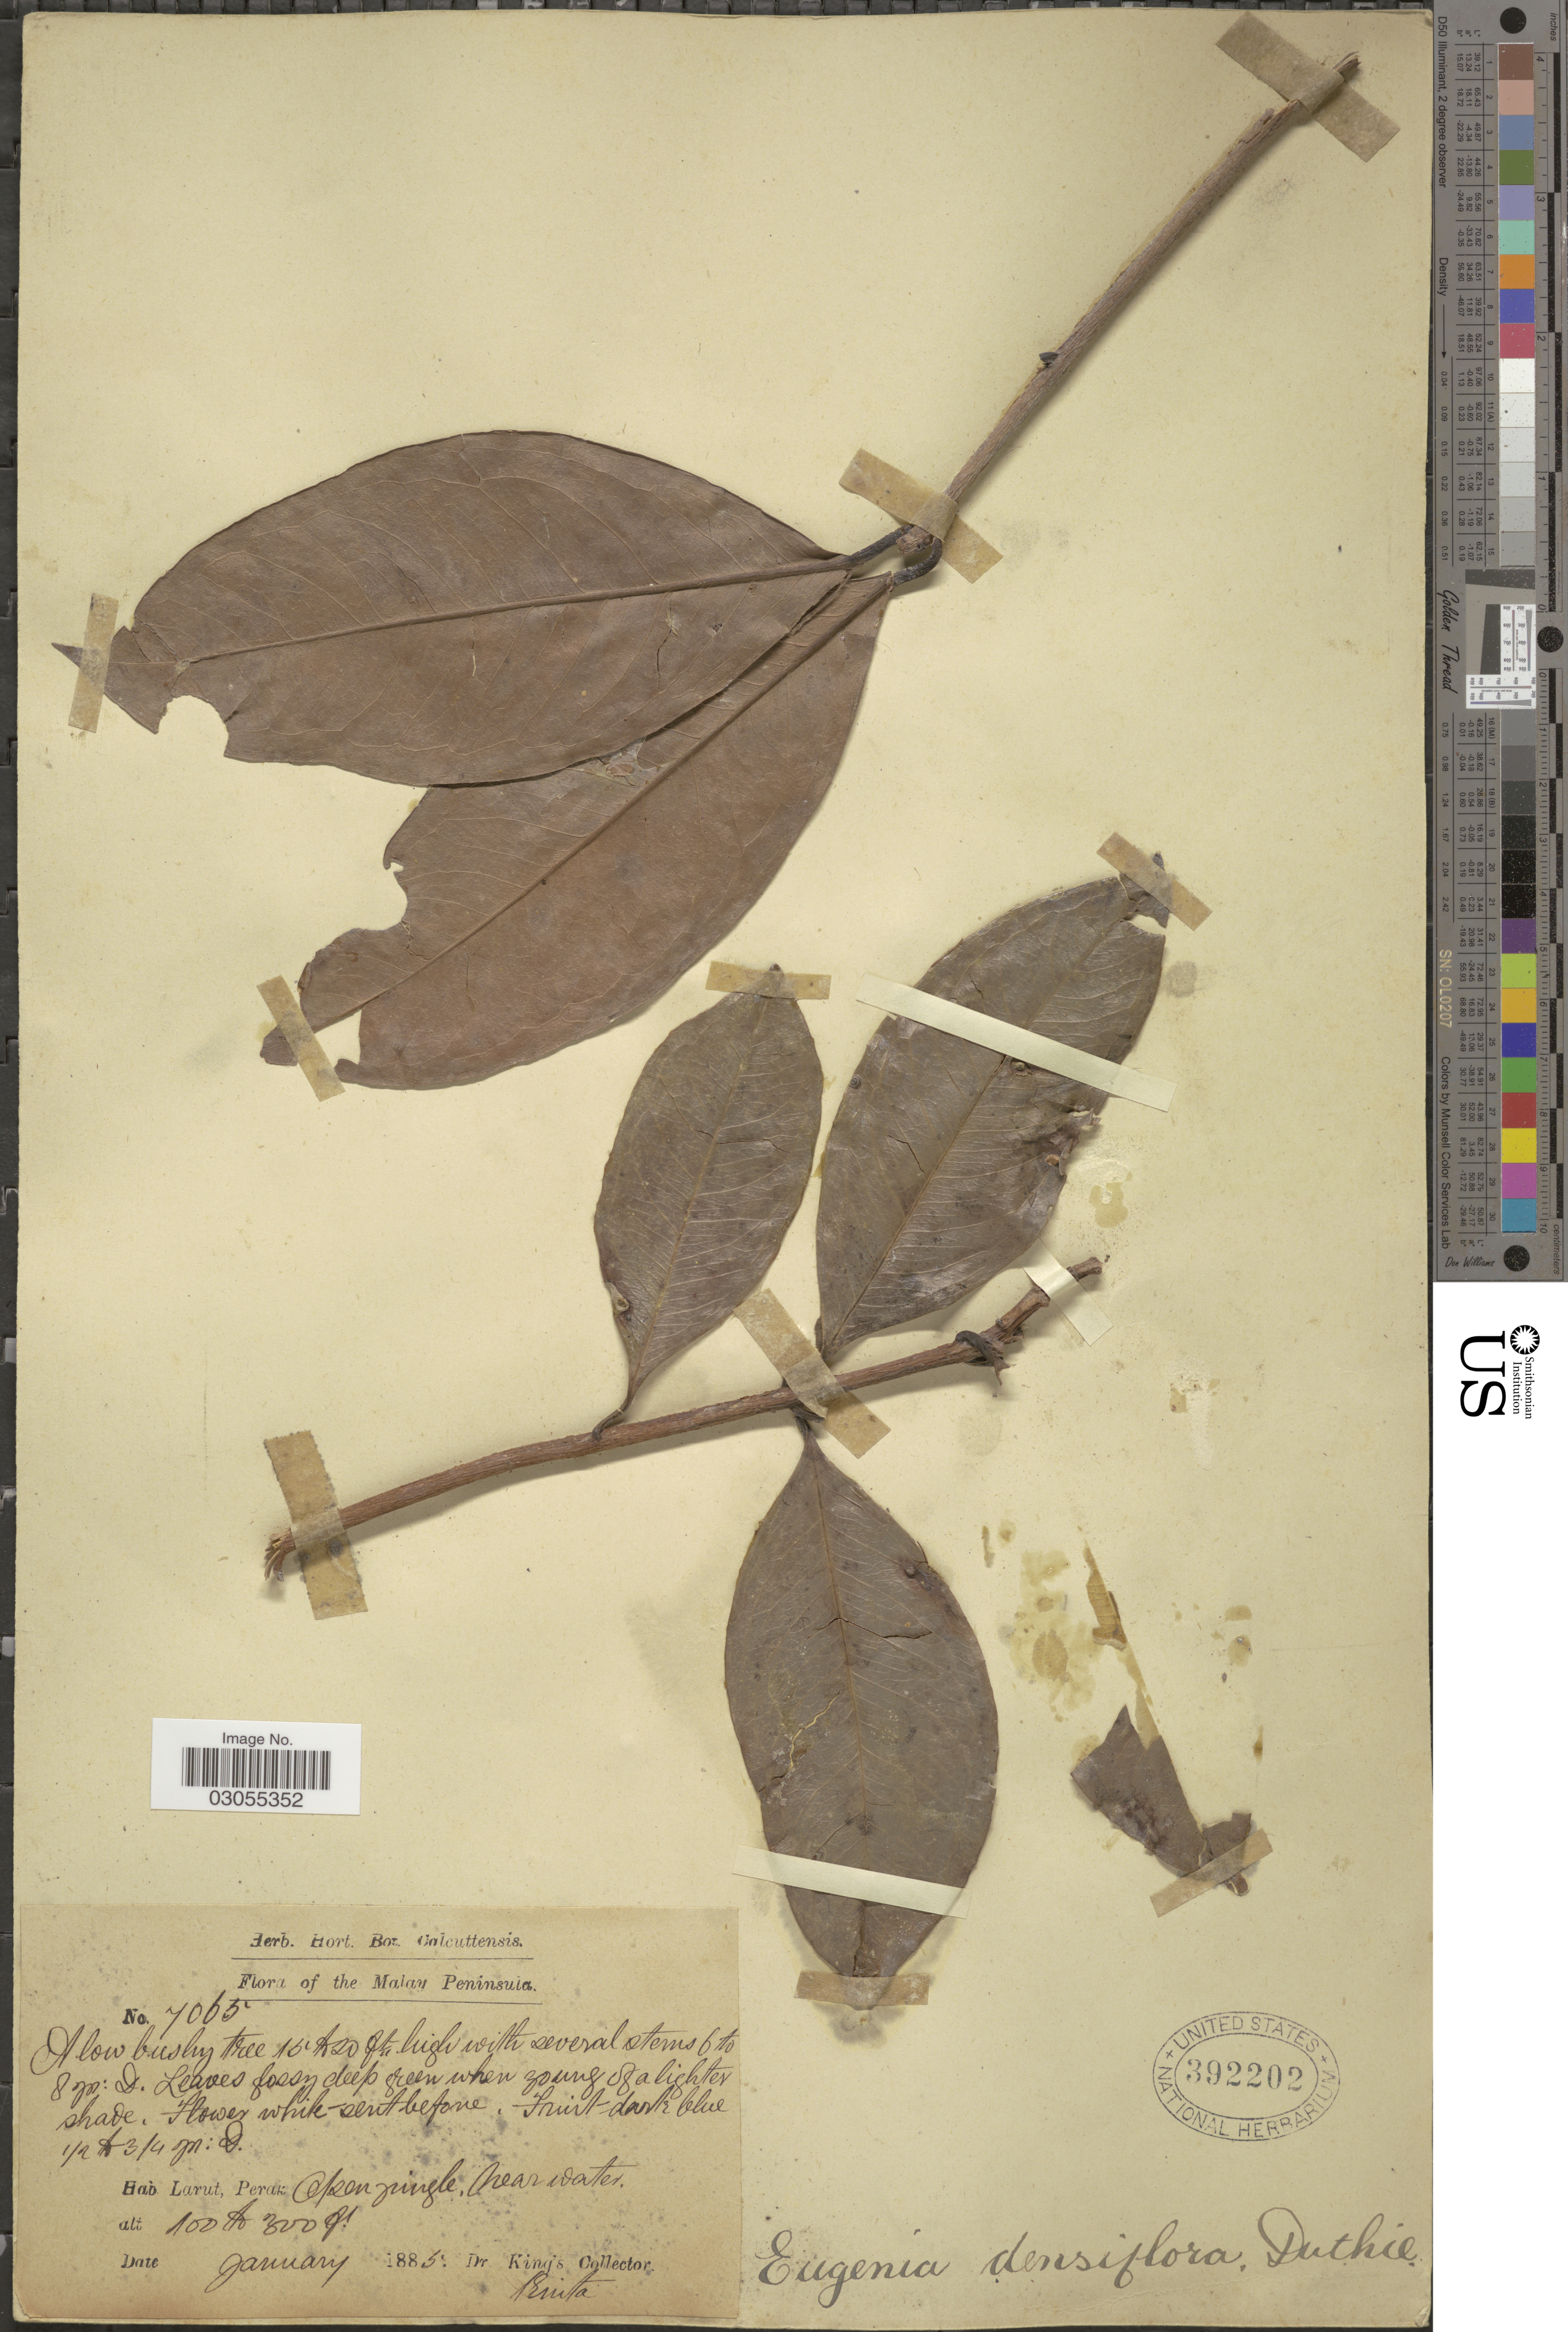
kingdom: Plantae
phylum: Tracheophyta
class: Magnoliopsida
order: Myrtales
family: Myrtaceae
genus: Syzygium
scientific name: Syzygium pycnanthum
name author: Merr. & L.M. Perry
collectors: Dr. King's collector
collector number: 7065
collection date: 1885-01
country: Malaysia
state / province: Perak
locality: The Malay Peninsula. Larut. Open jungle, near water.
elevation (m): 30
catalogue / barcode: US 392202